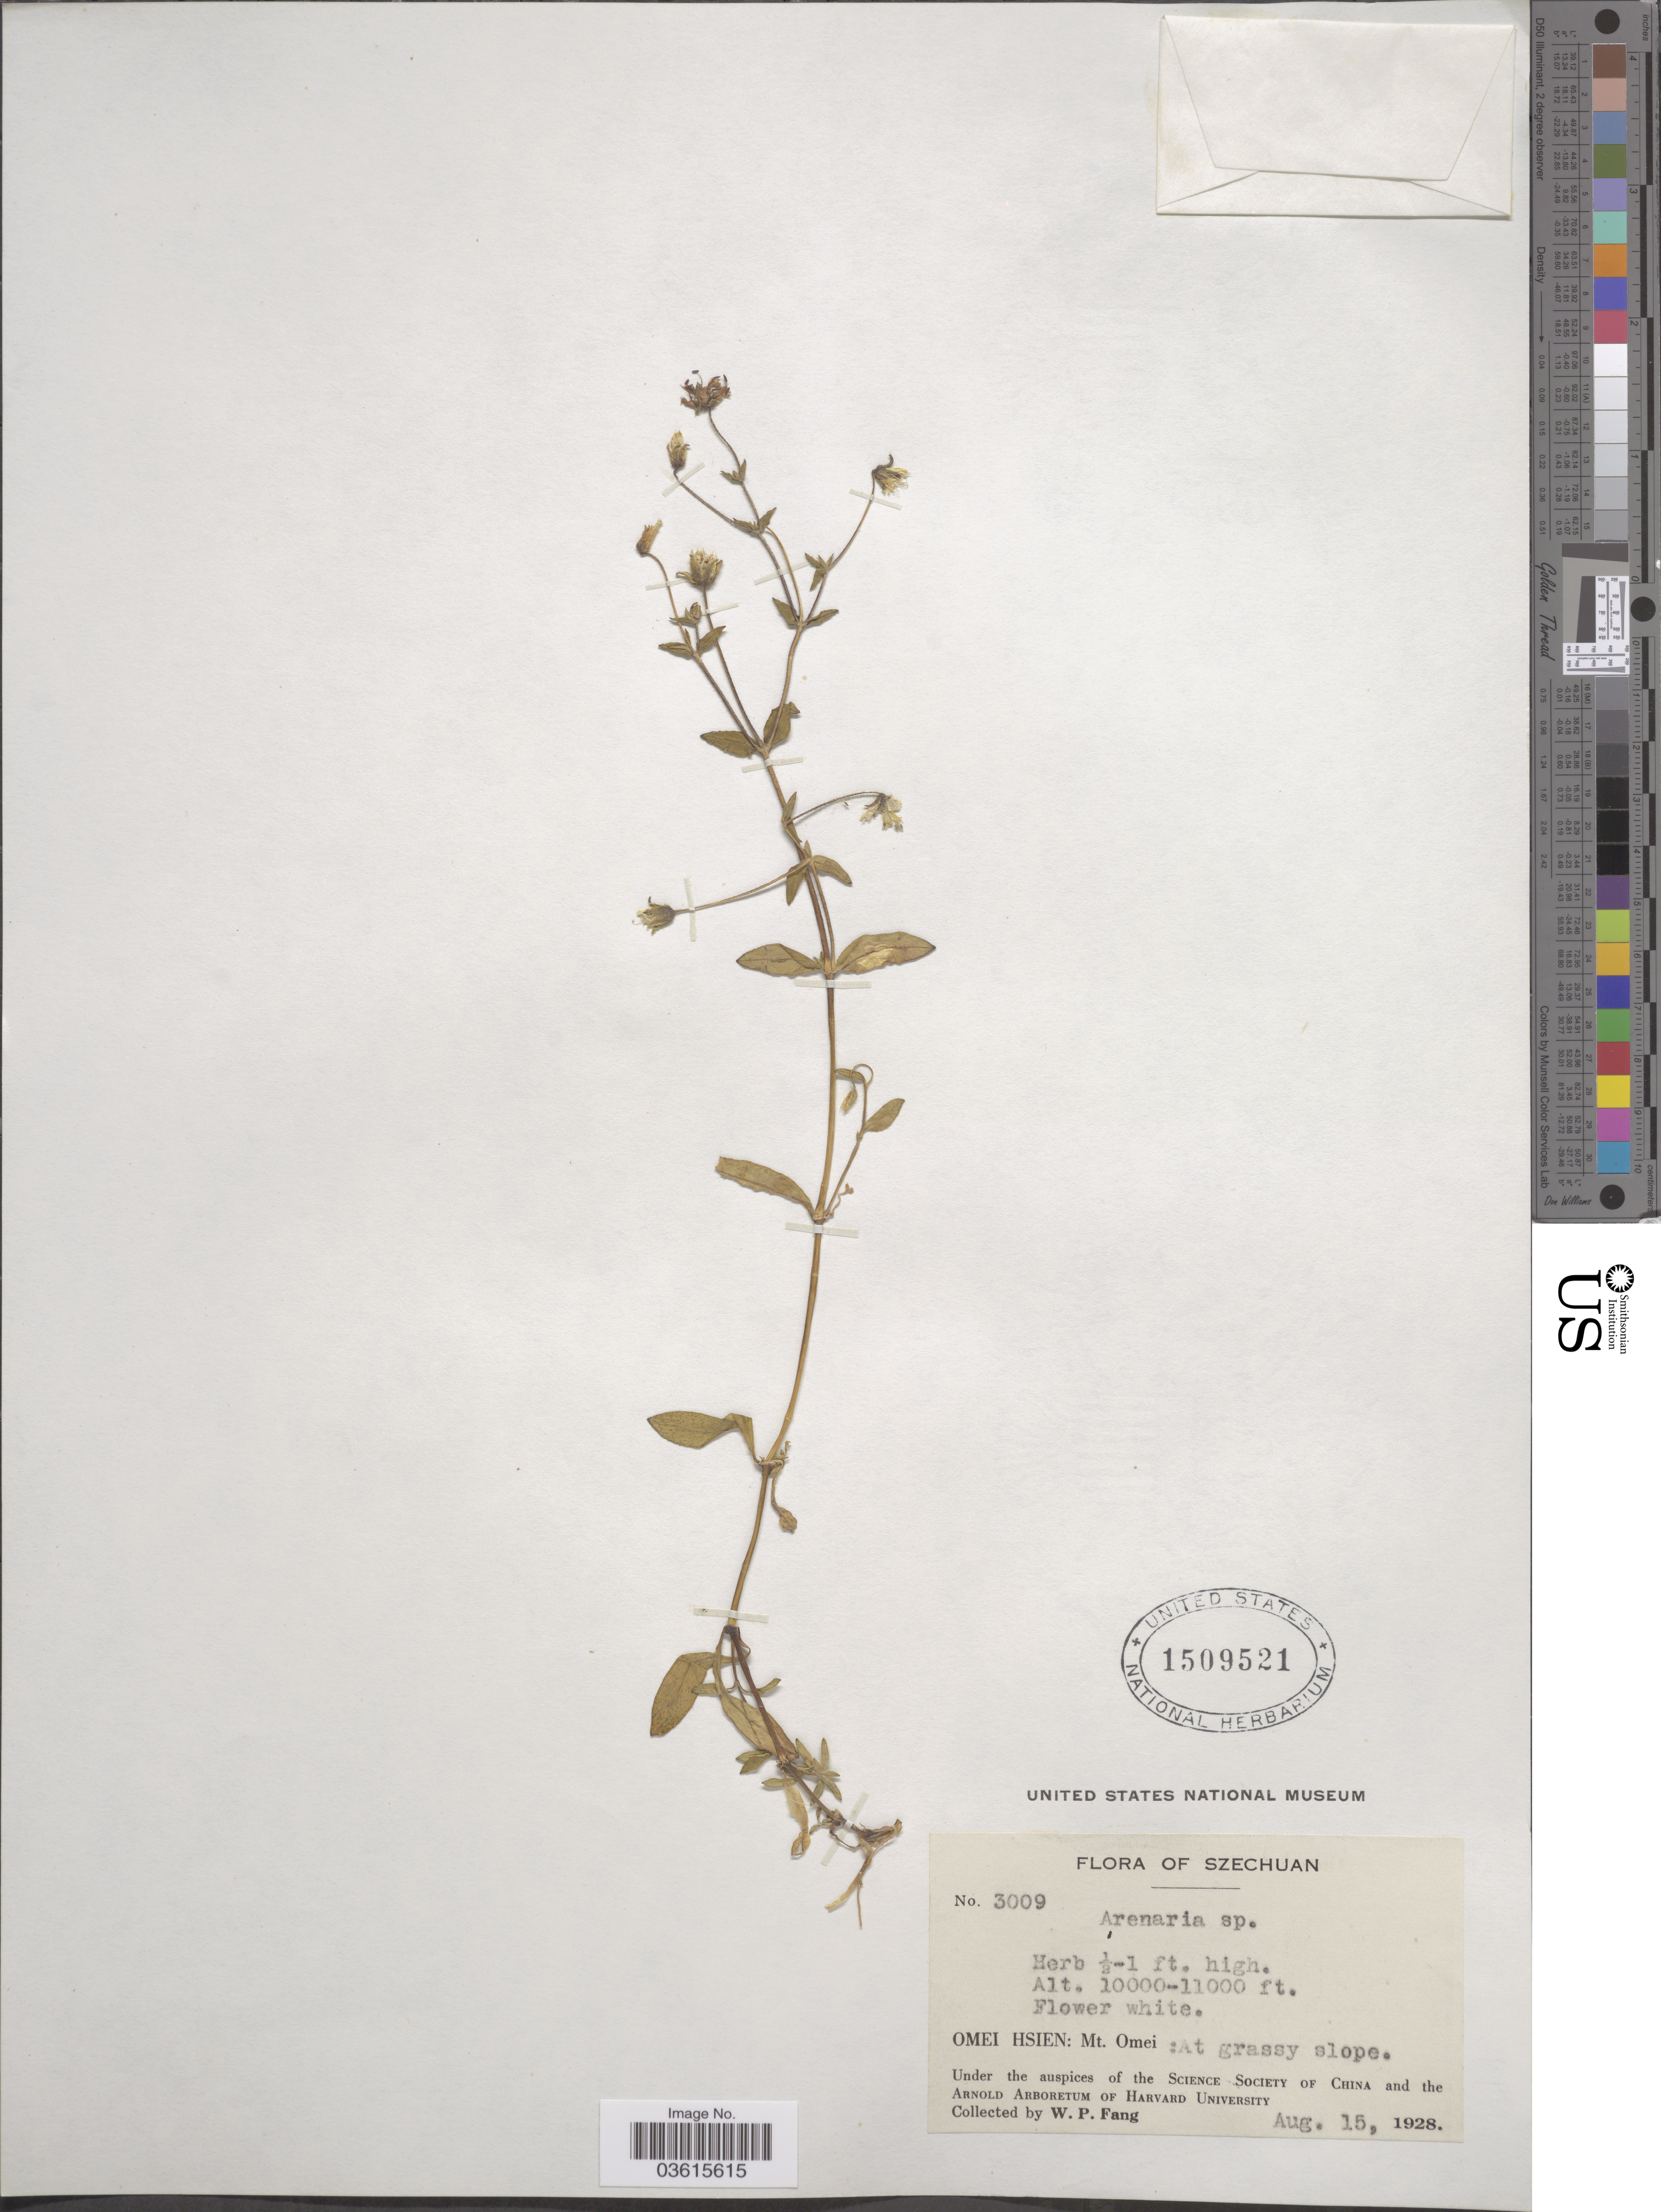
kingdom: Plantae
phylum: Tracheophyta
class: Magnoliopsida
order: Caryophyllales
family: Caryophyllaceae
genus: Arenaria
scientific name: Arenaria sp.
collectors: W. P. Fang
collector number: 3009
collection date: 1928-08-15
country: China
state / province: Sichuan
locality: Szechuan. Omei Hsien: Mt. Omei.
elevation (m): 3048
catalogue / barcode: US 1509521